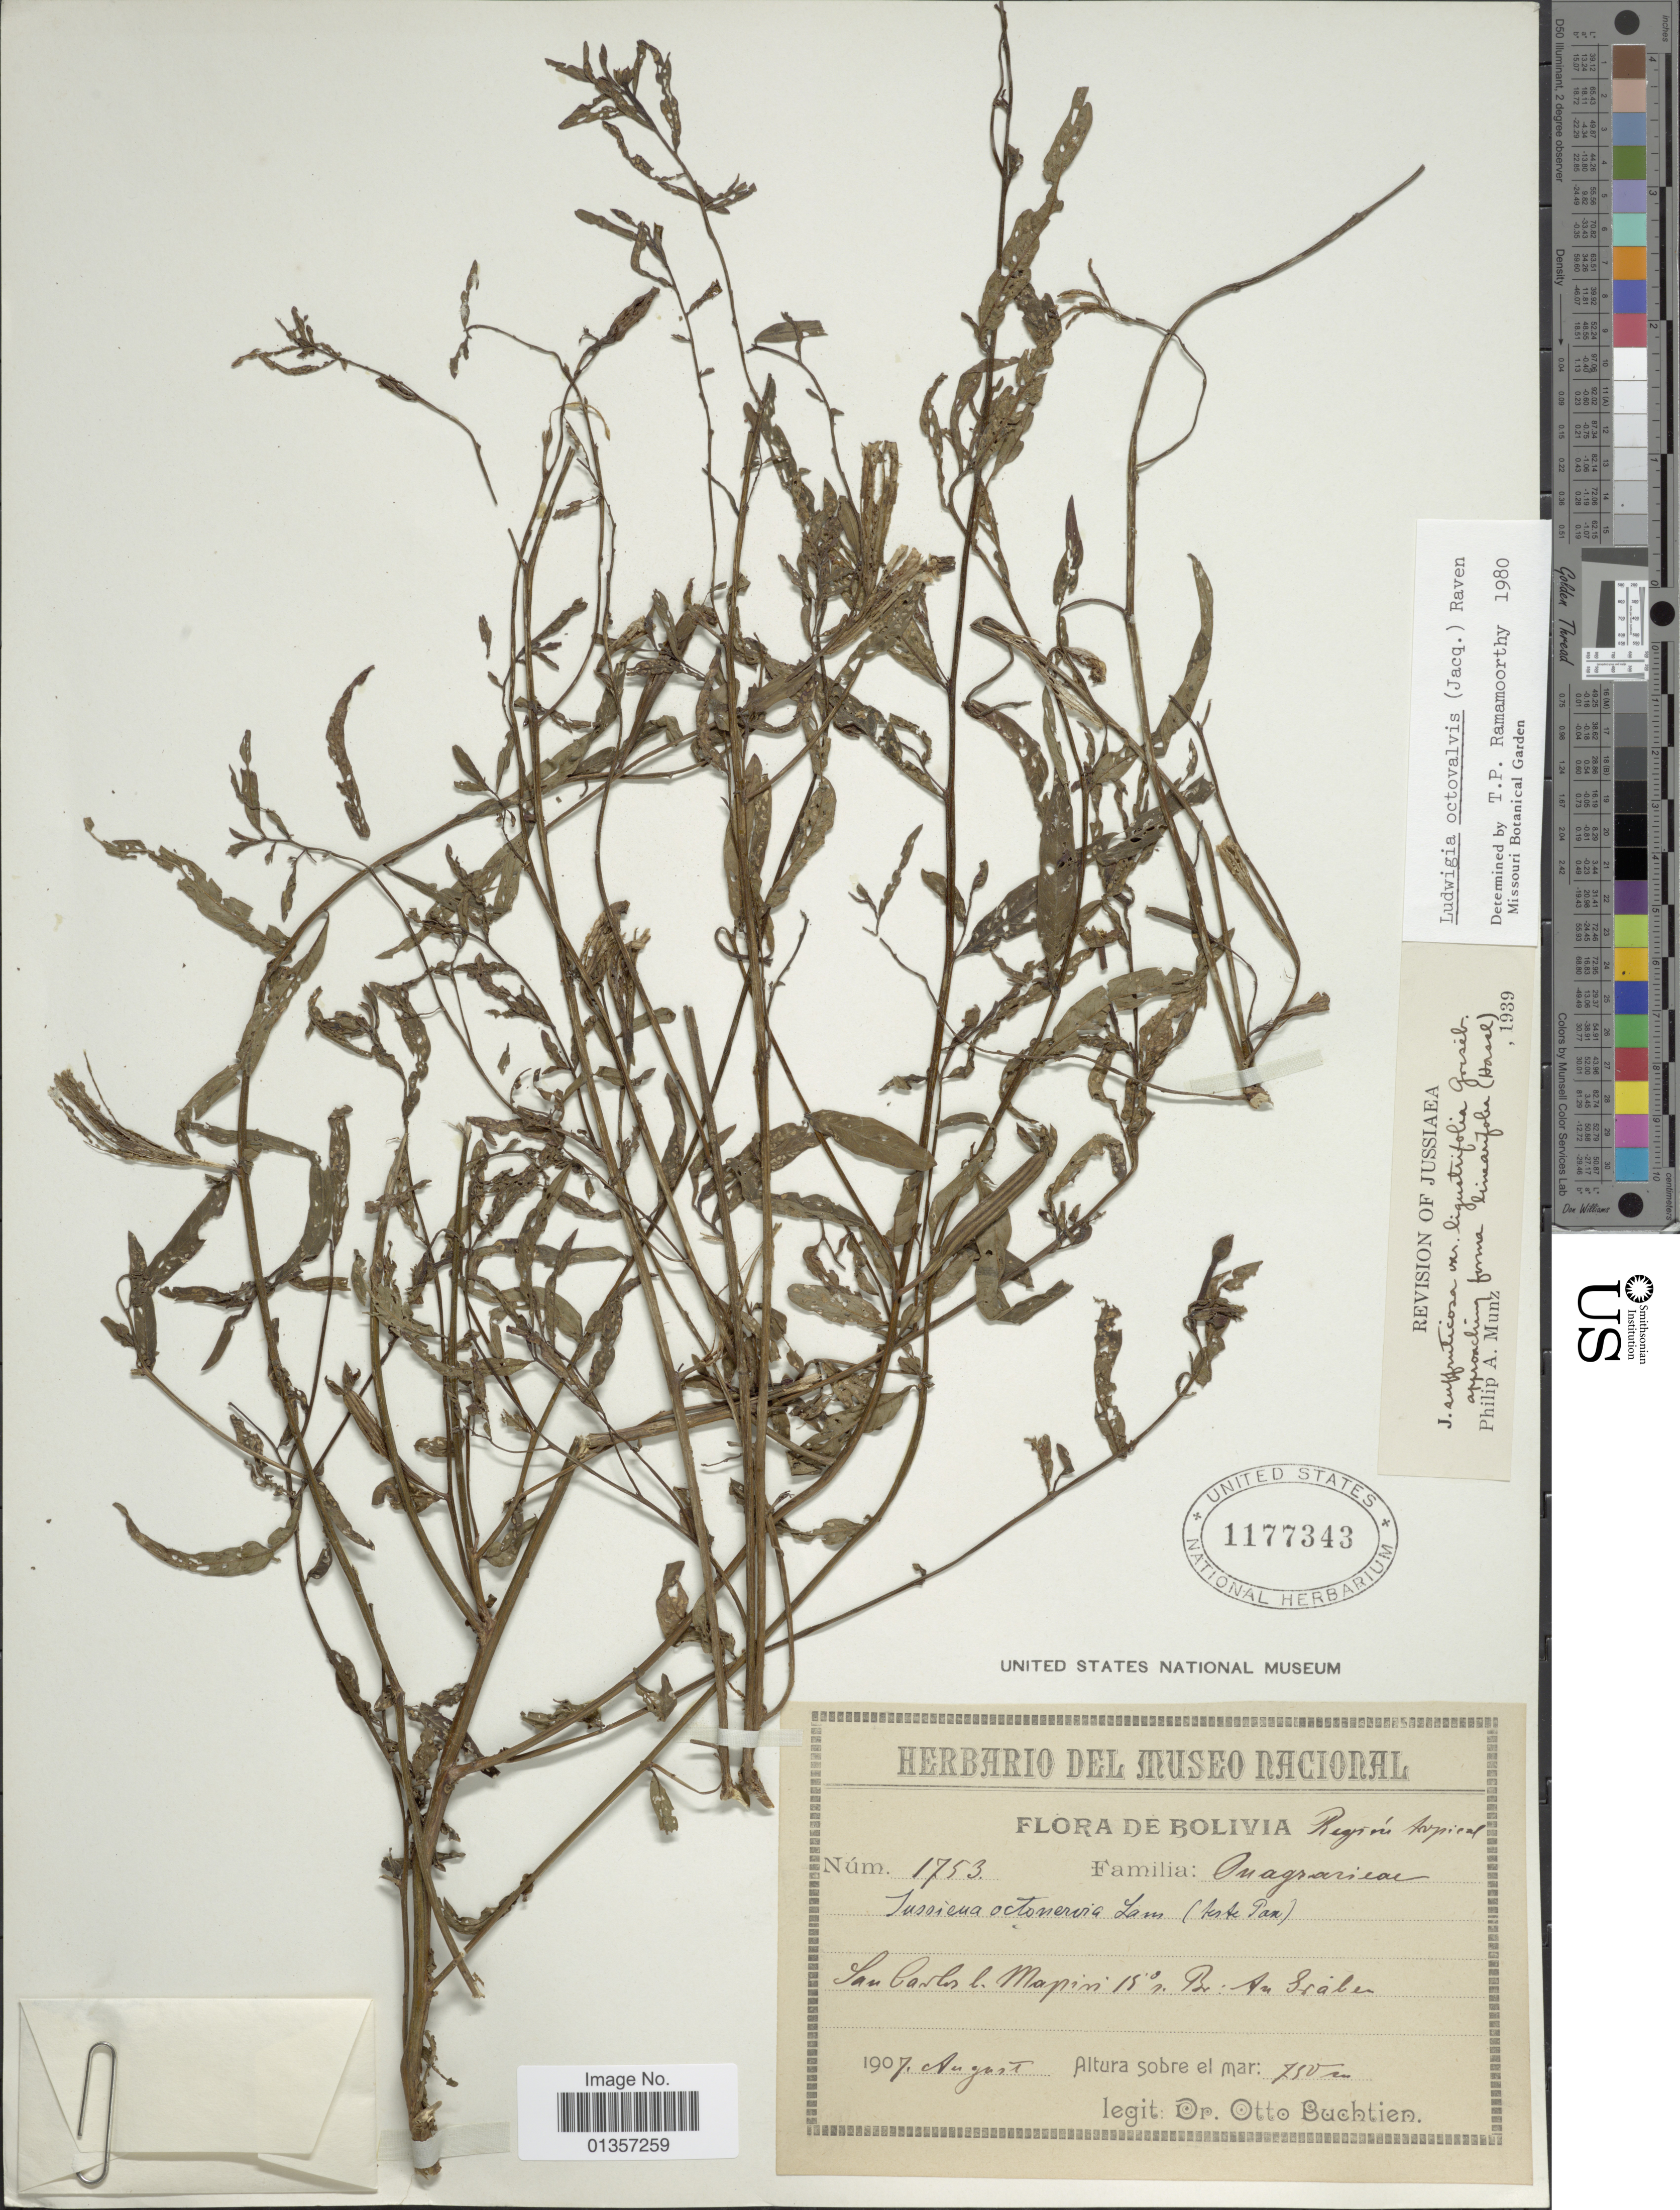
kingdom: Plantae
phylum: Tracheophyta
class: Magnoliopsida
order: Myrtales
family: Onagraceae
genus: Ludwigia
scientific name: Ludwigia octovalvis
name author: (Jacq.) P.H. Raven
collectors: O. Buchtien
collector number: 1753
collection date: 1907-08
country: Bolivia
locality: San Carlos l. Mapin 15° n. Br.: An Scaben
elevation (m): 750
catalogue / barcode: US 1177343